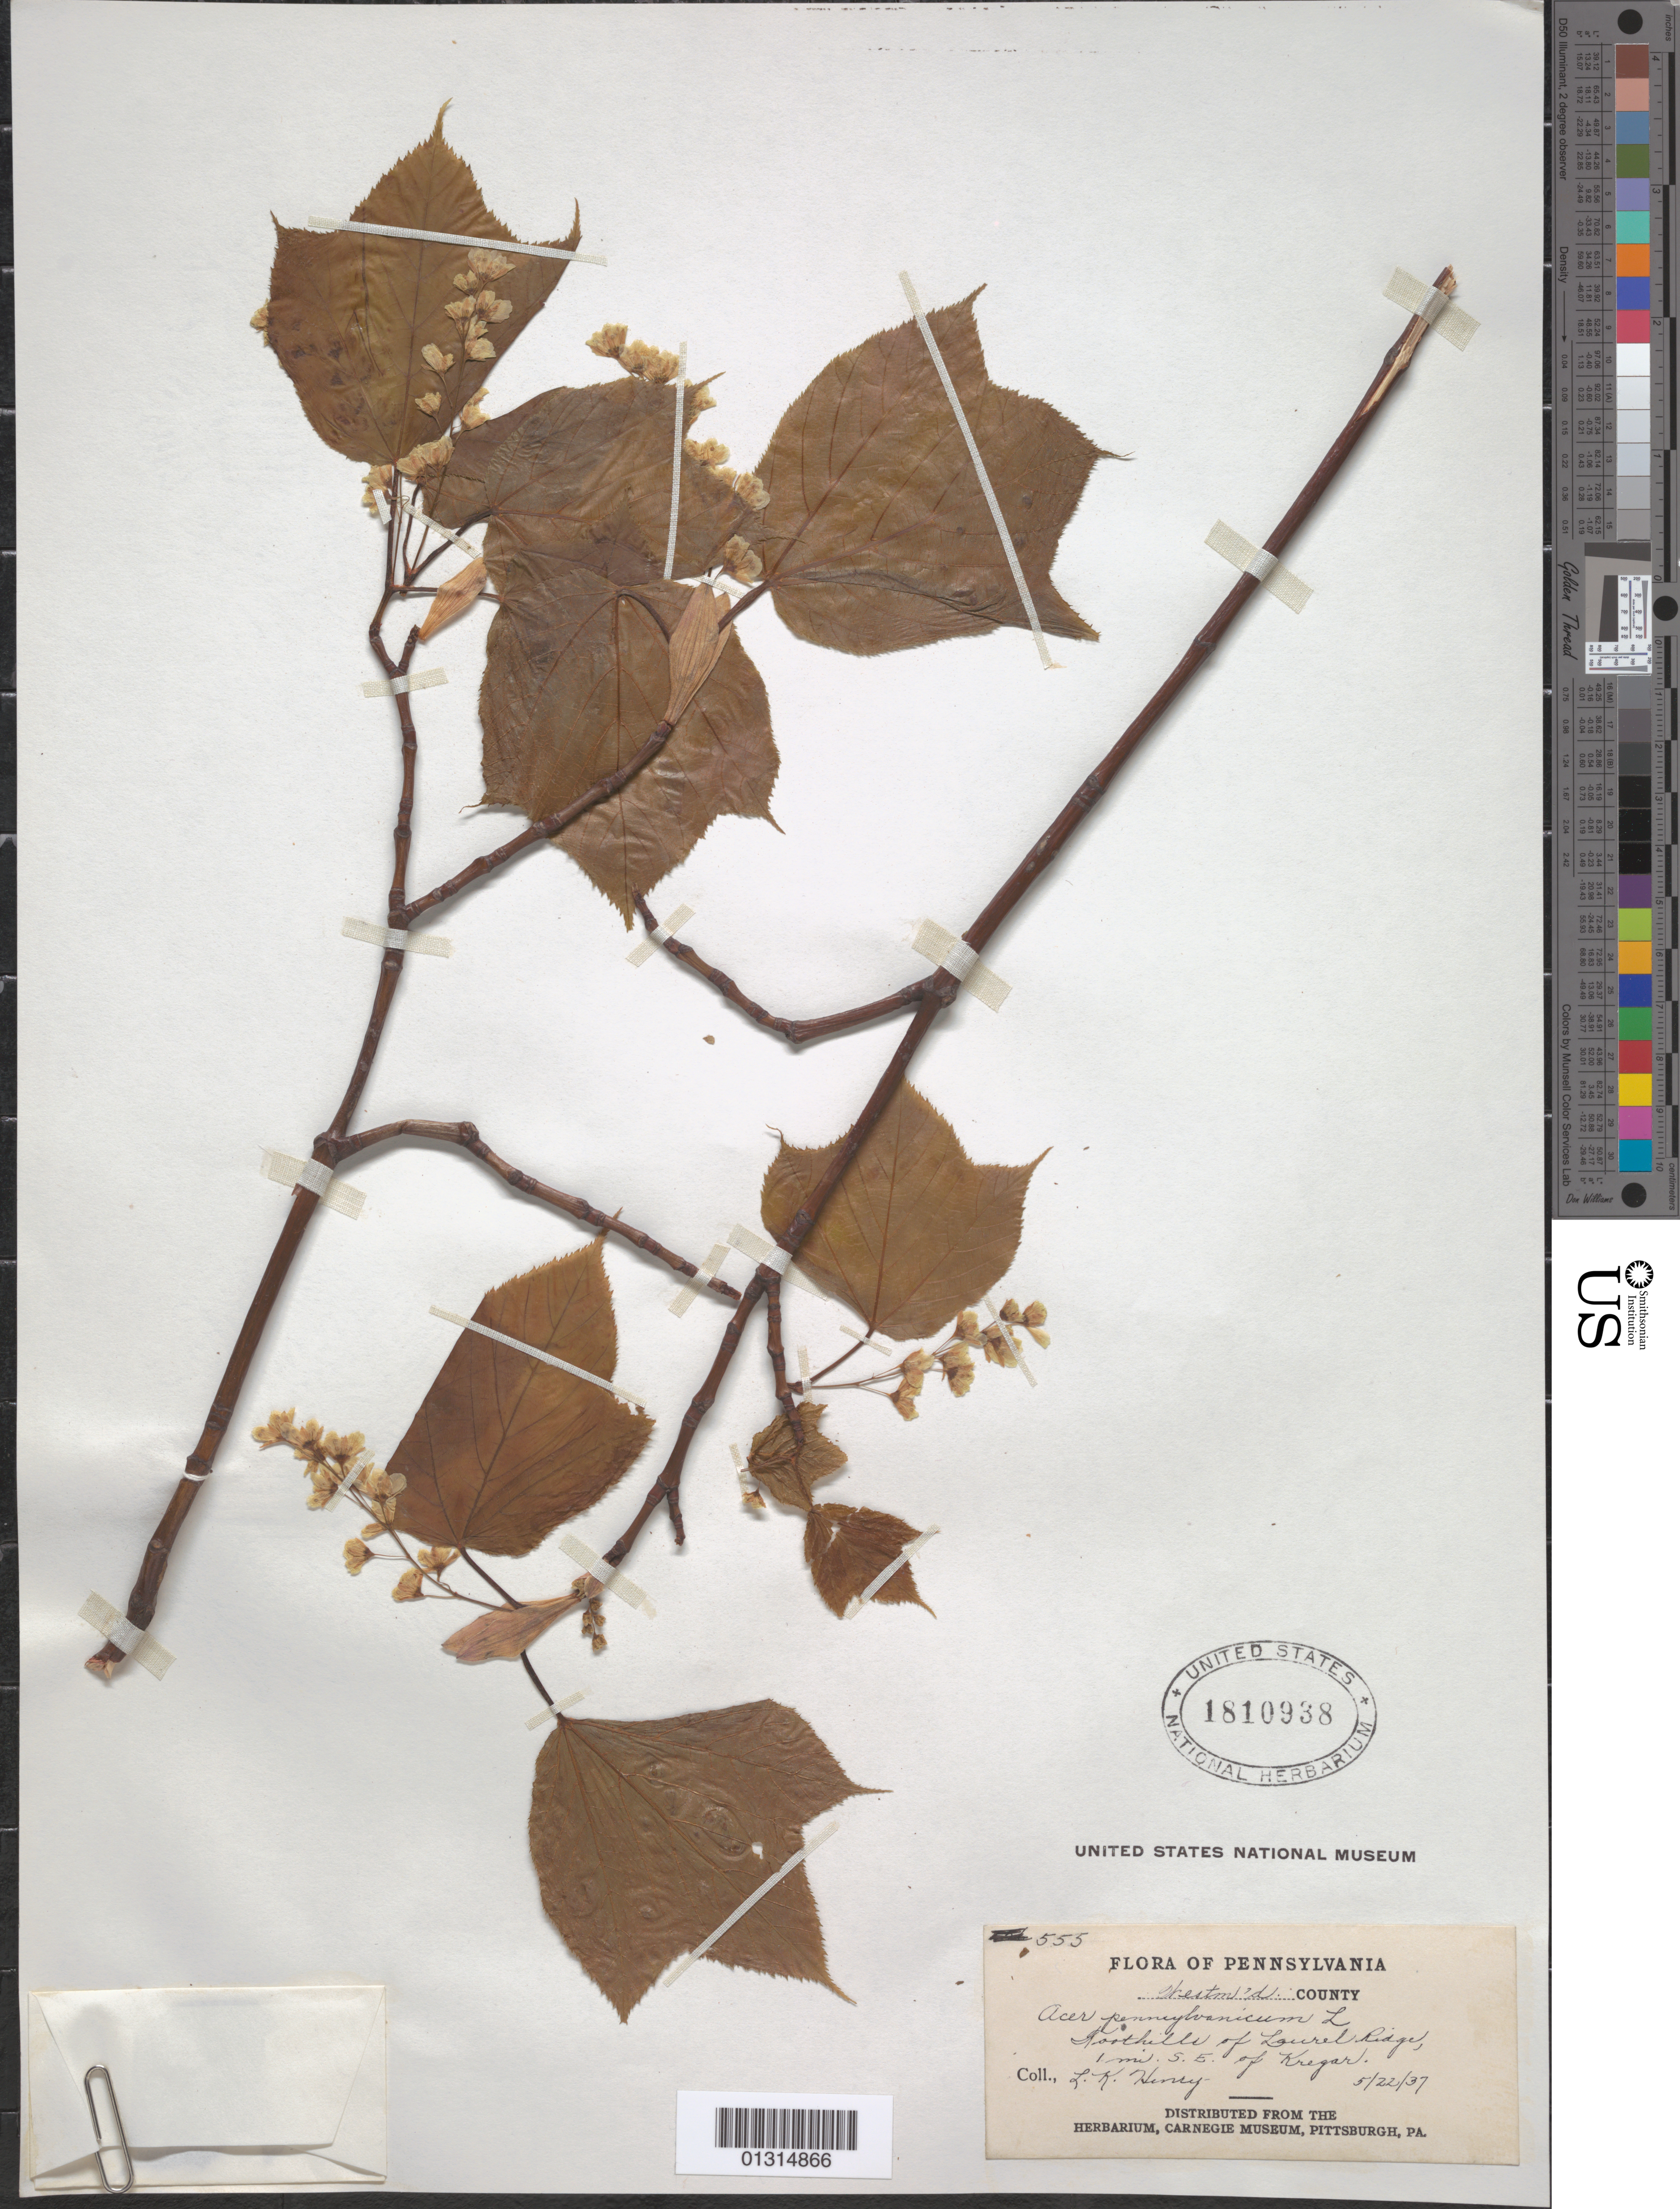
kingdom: Plantae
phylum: Tracheophyta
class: Magnoliopsida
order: Sapindales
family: Sapindaceae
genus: Acer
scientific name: Acer pensylvanicum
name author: L.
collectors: L. K. Henry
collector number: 555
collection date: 1937-05-22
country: United States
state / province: Pennsylvania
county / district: Westmoreland County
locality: Westmoreland County, foothills of Laurel Ridge, 1 mile SE of Kregar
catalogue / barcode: US 1810938